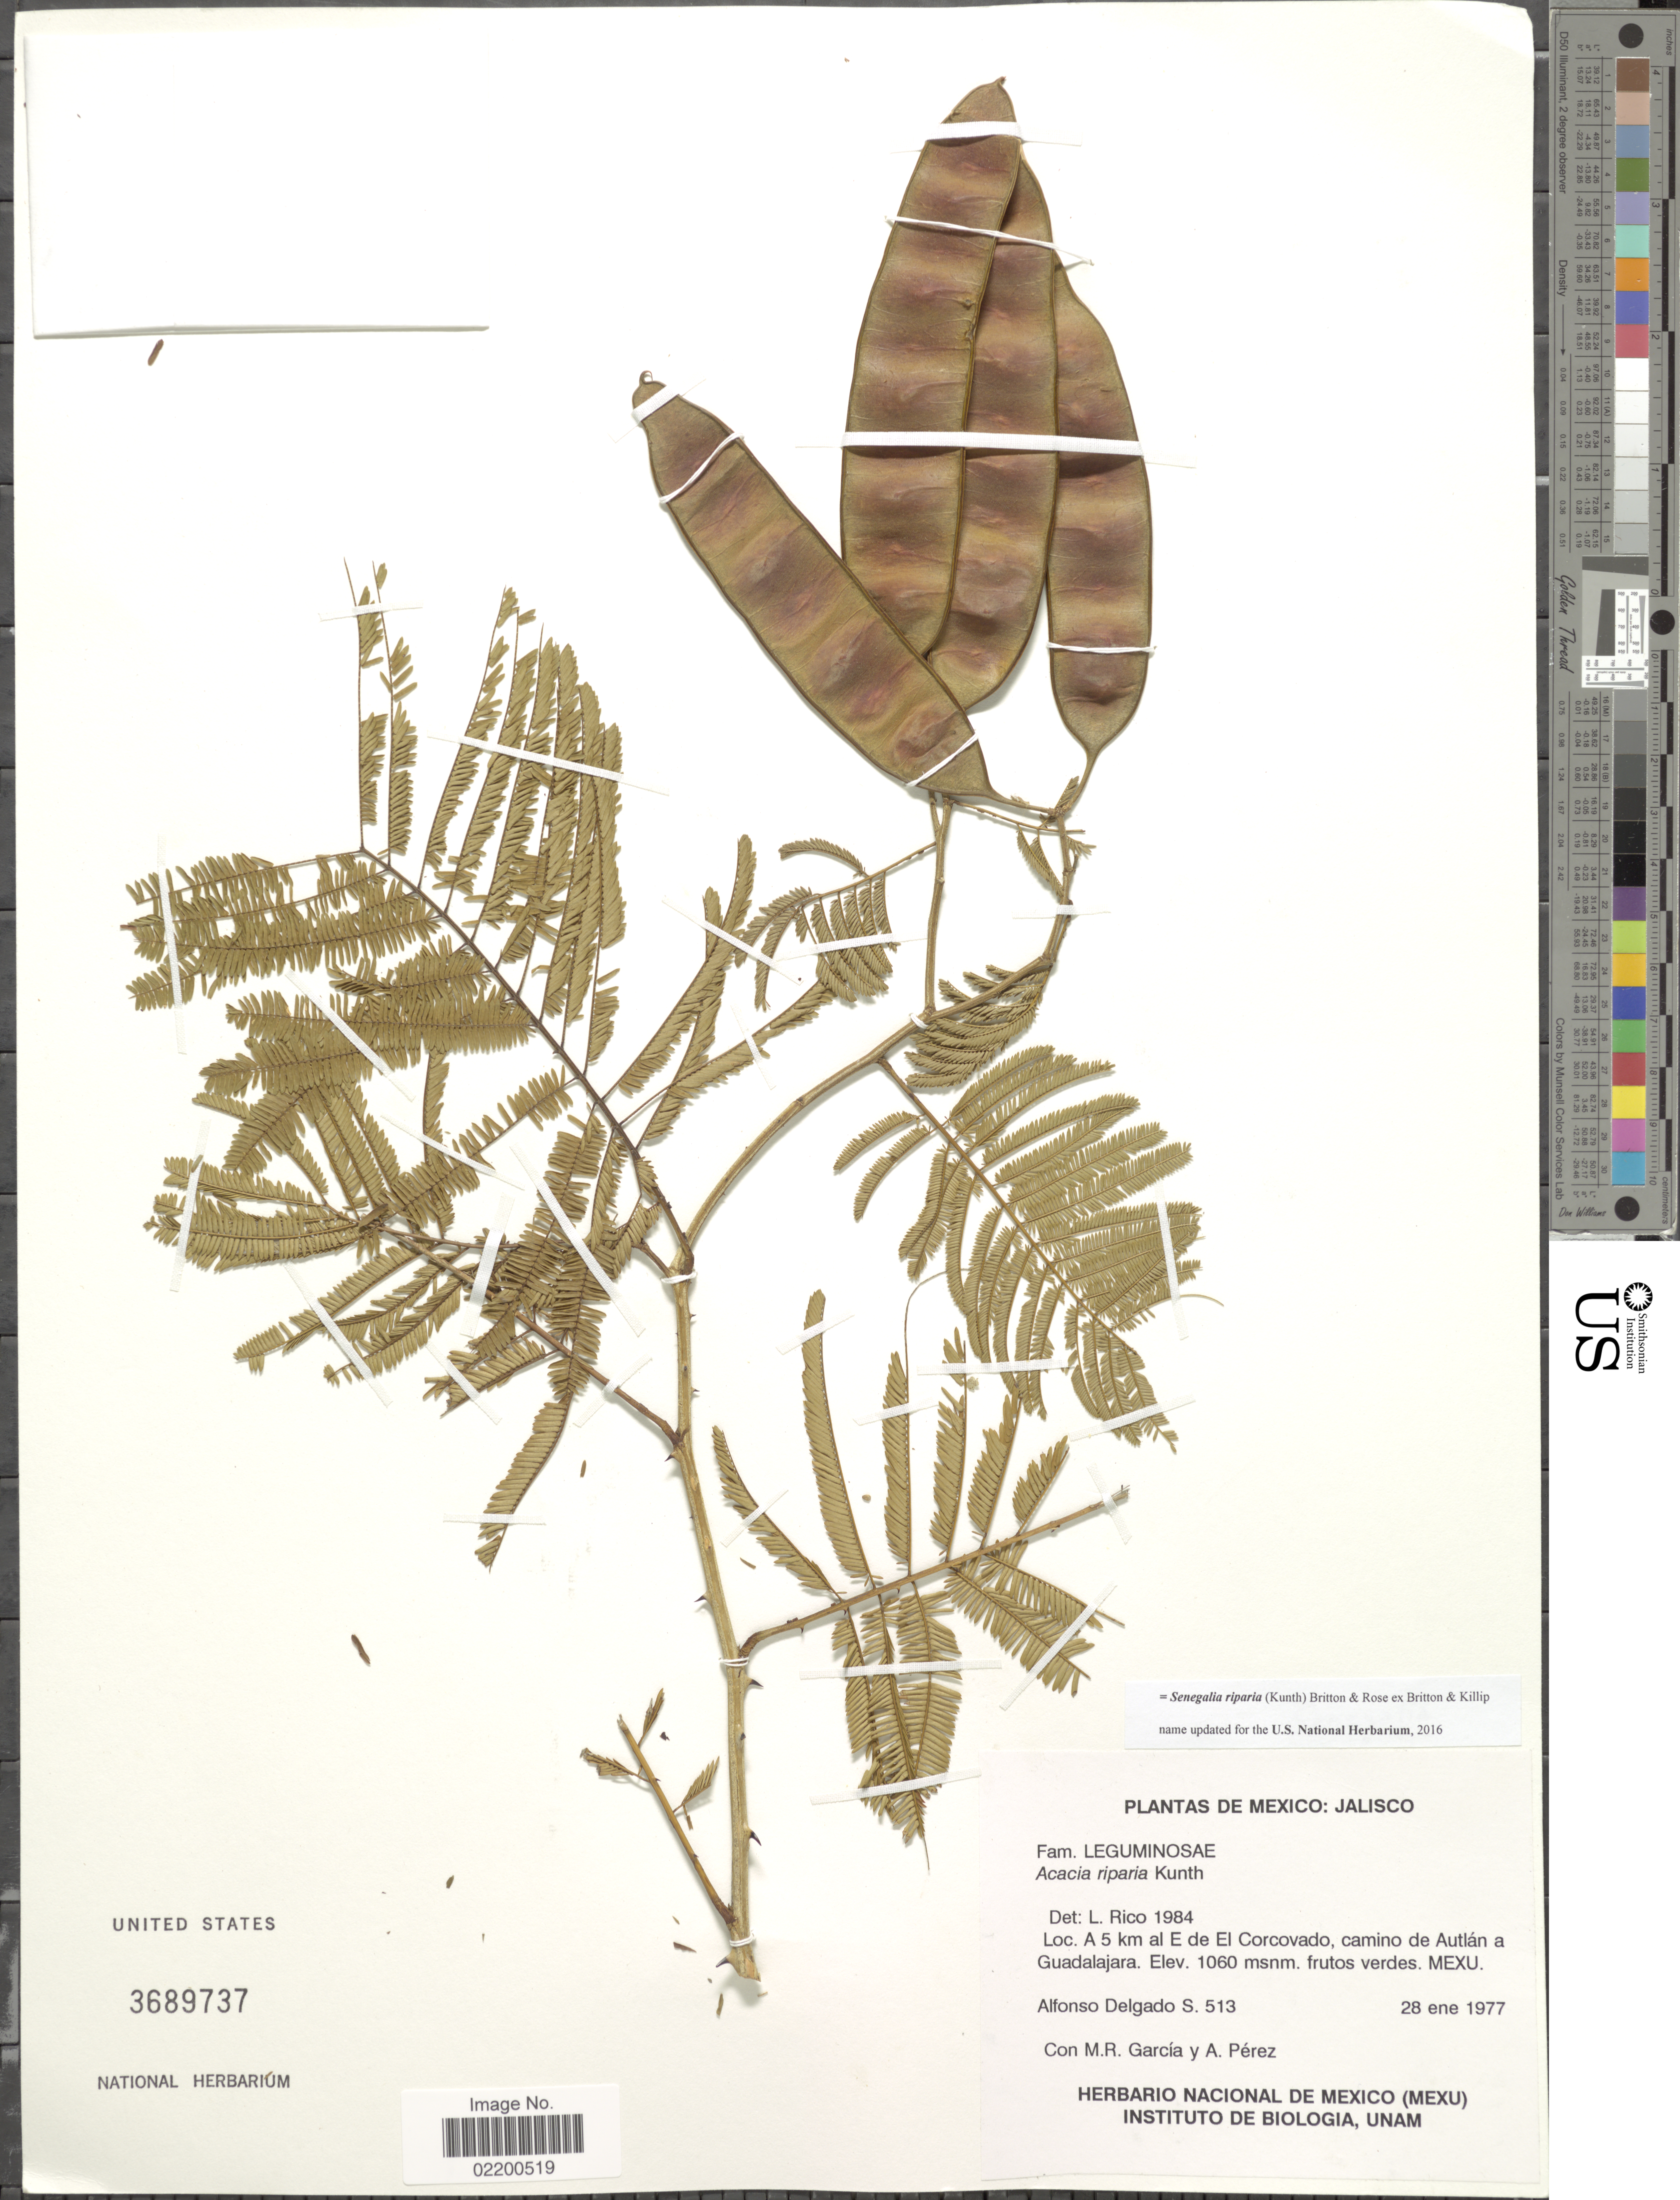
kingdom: Plantae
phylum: Tracheophyta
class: Magnoliopsida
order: Fabales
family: Fabaceae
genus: Senegalia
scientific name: Senegalia riparia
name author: (Kunth) Britton & Rose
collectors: A. Delgado S., M. Garcia & A. Pérez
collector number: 513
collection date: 1977-01-28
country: Mexico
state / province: Jalisco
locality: A 5 km al E de El Corcovado, camino de Autlan a Guadalajara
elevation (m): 1060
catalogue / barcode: US 3689737